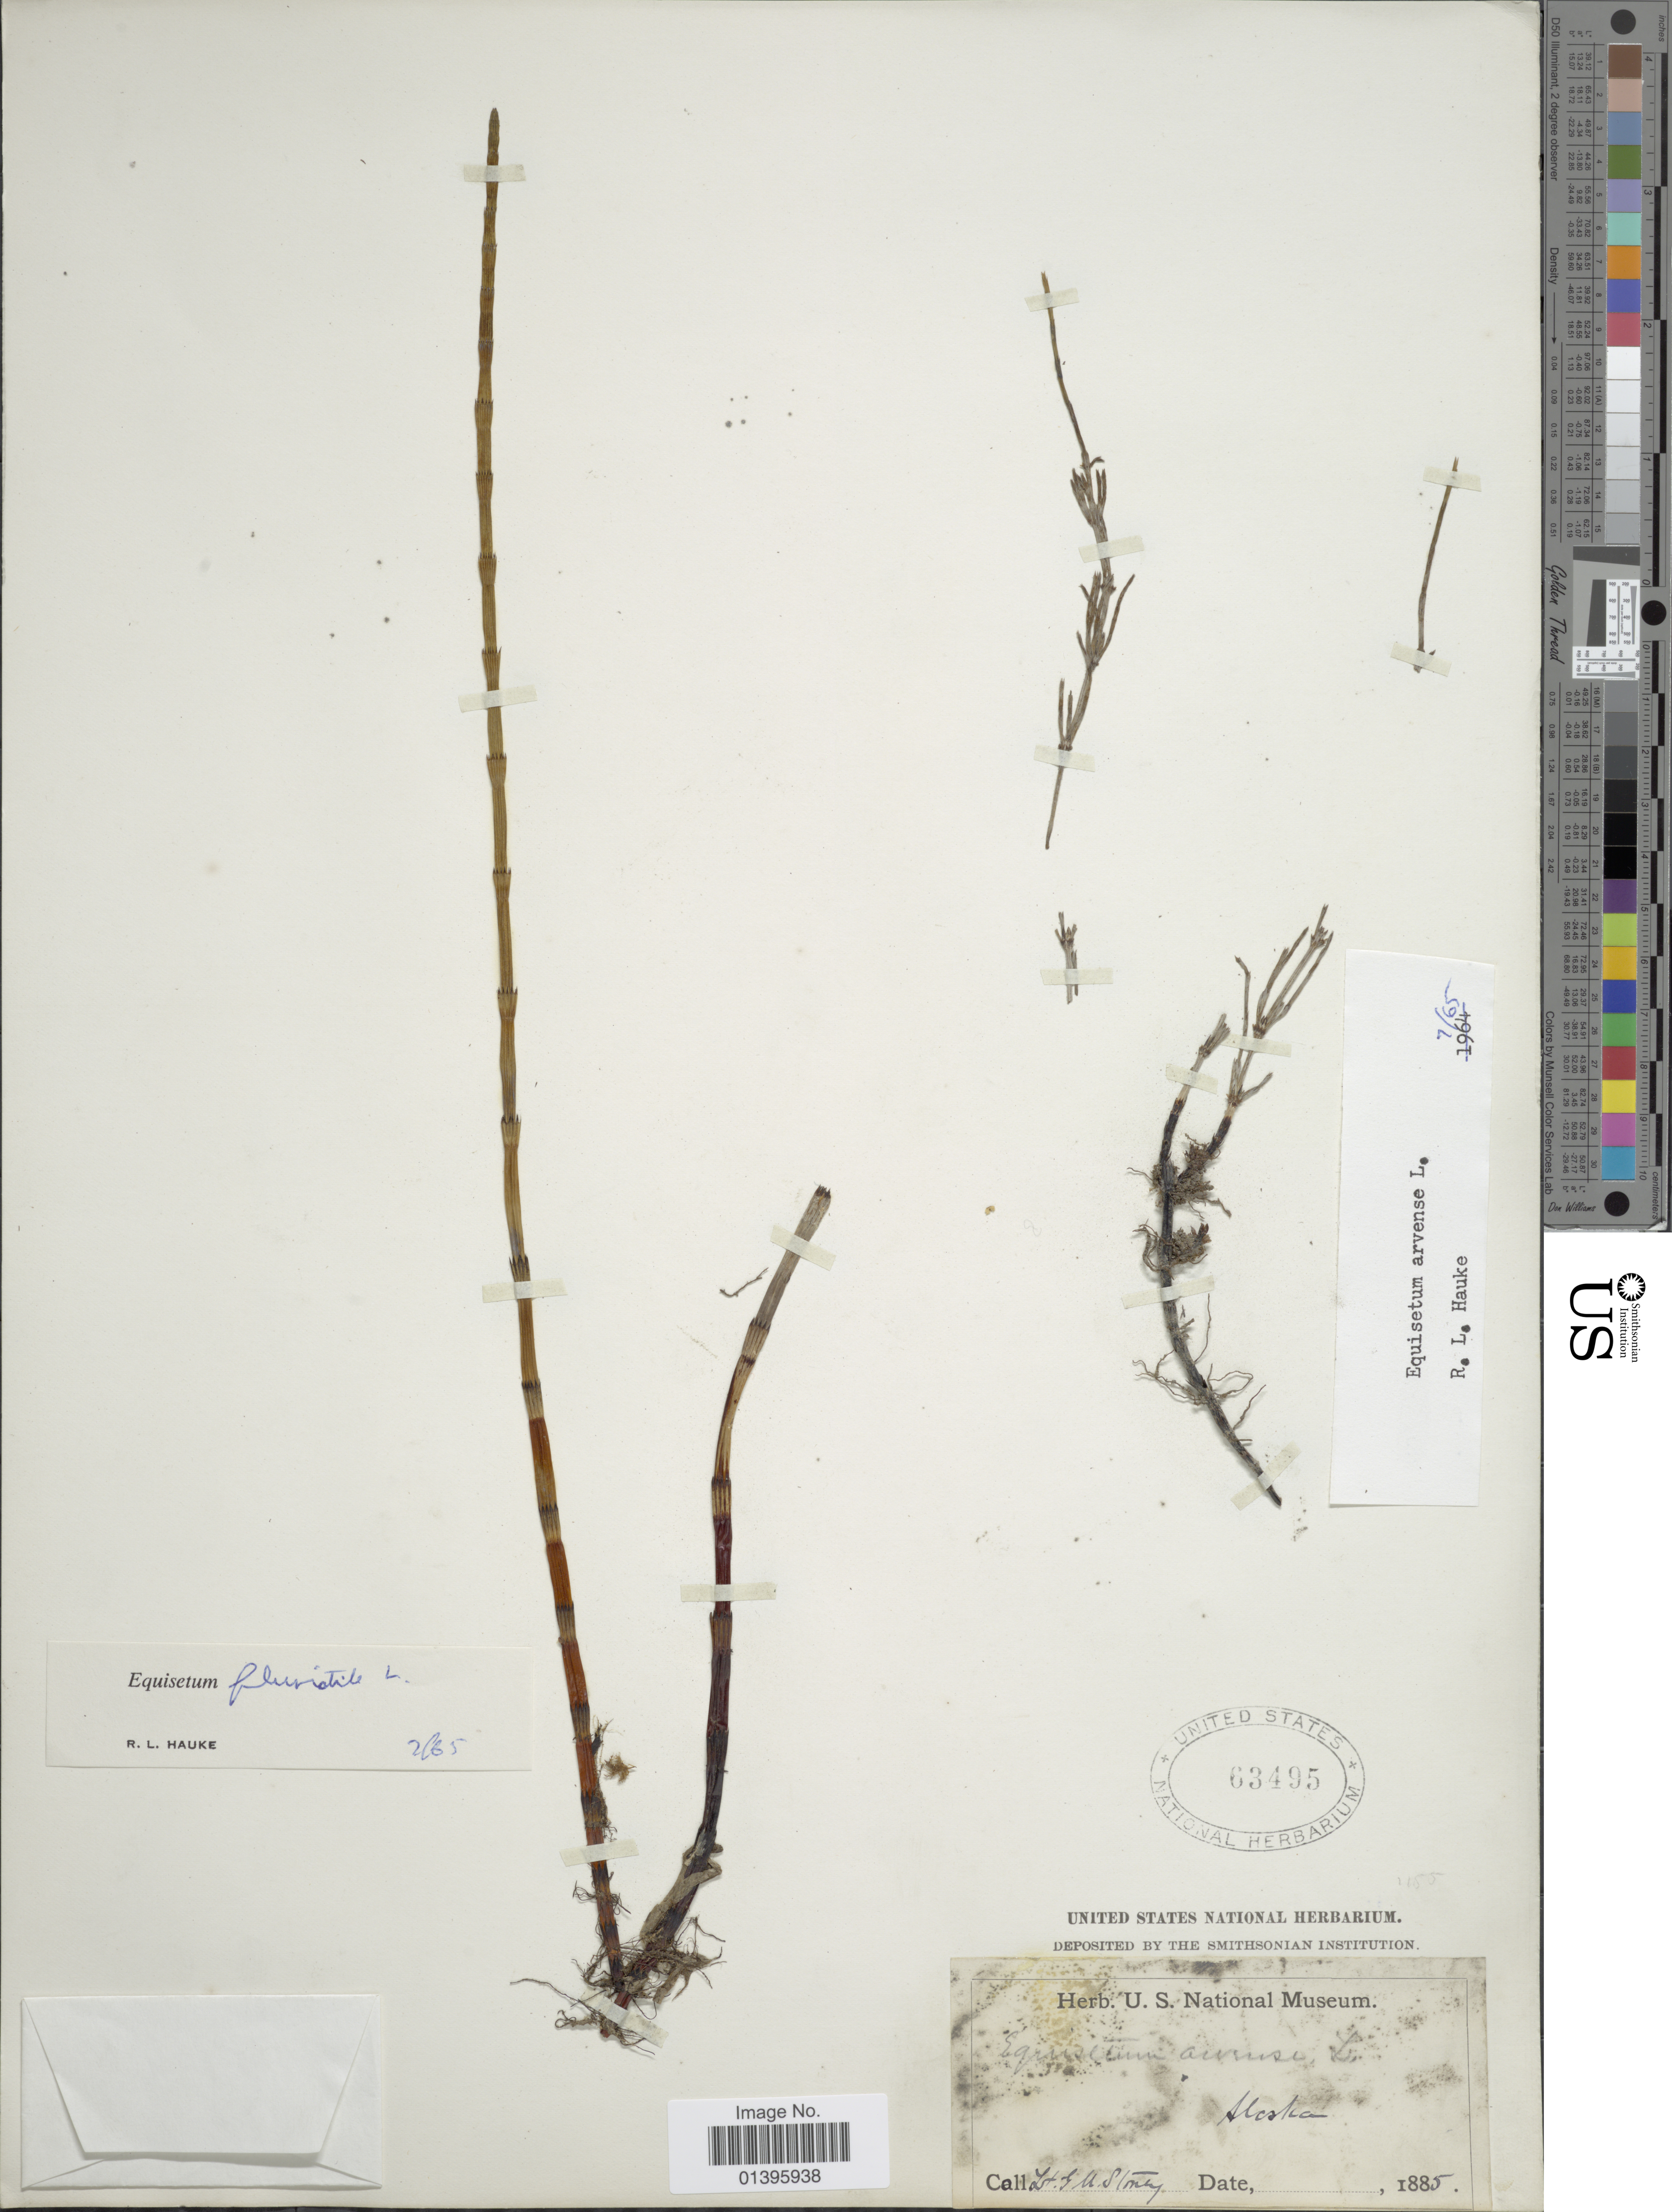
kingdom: Plantae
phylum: Tracheophyta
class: Polypodiopsida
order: Equisetales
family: Equisetaceae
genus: Equisetum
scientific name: Equisetum fluviatile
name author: L.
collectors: G. Stoney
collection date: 1885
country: United States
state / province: Alaska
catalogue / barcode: US 63495